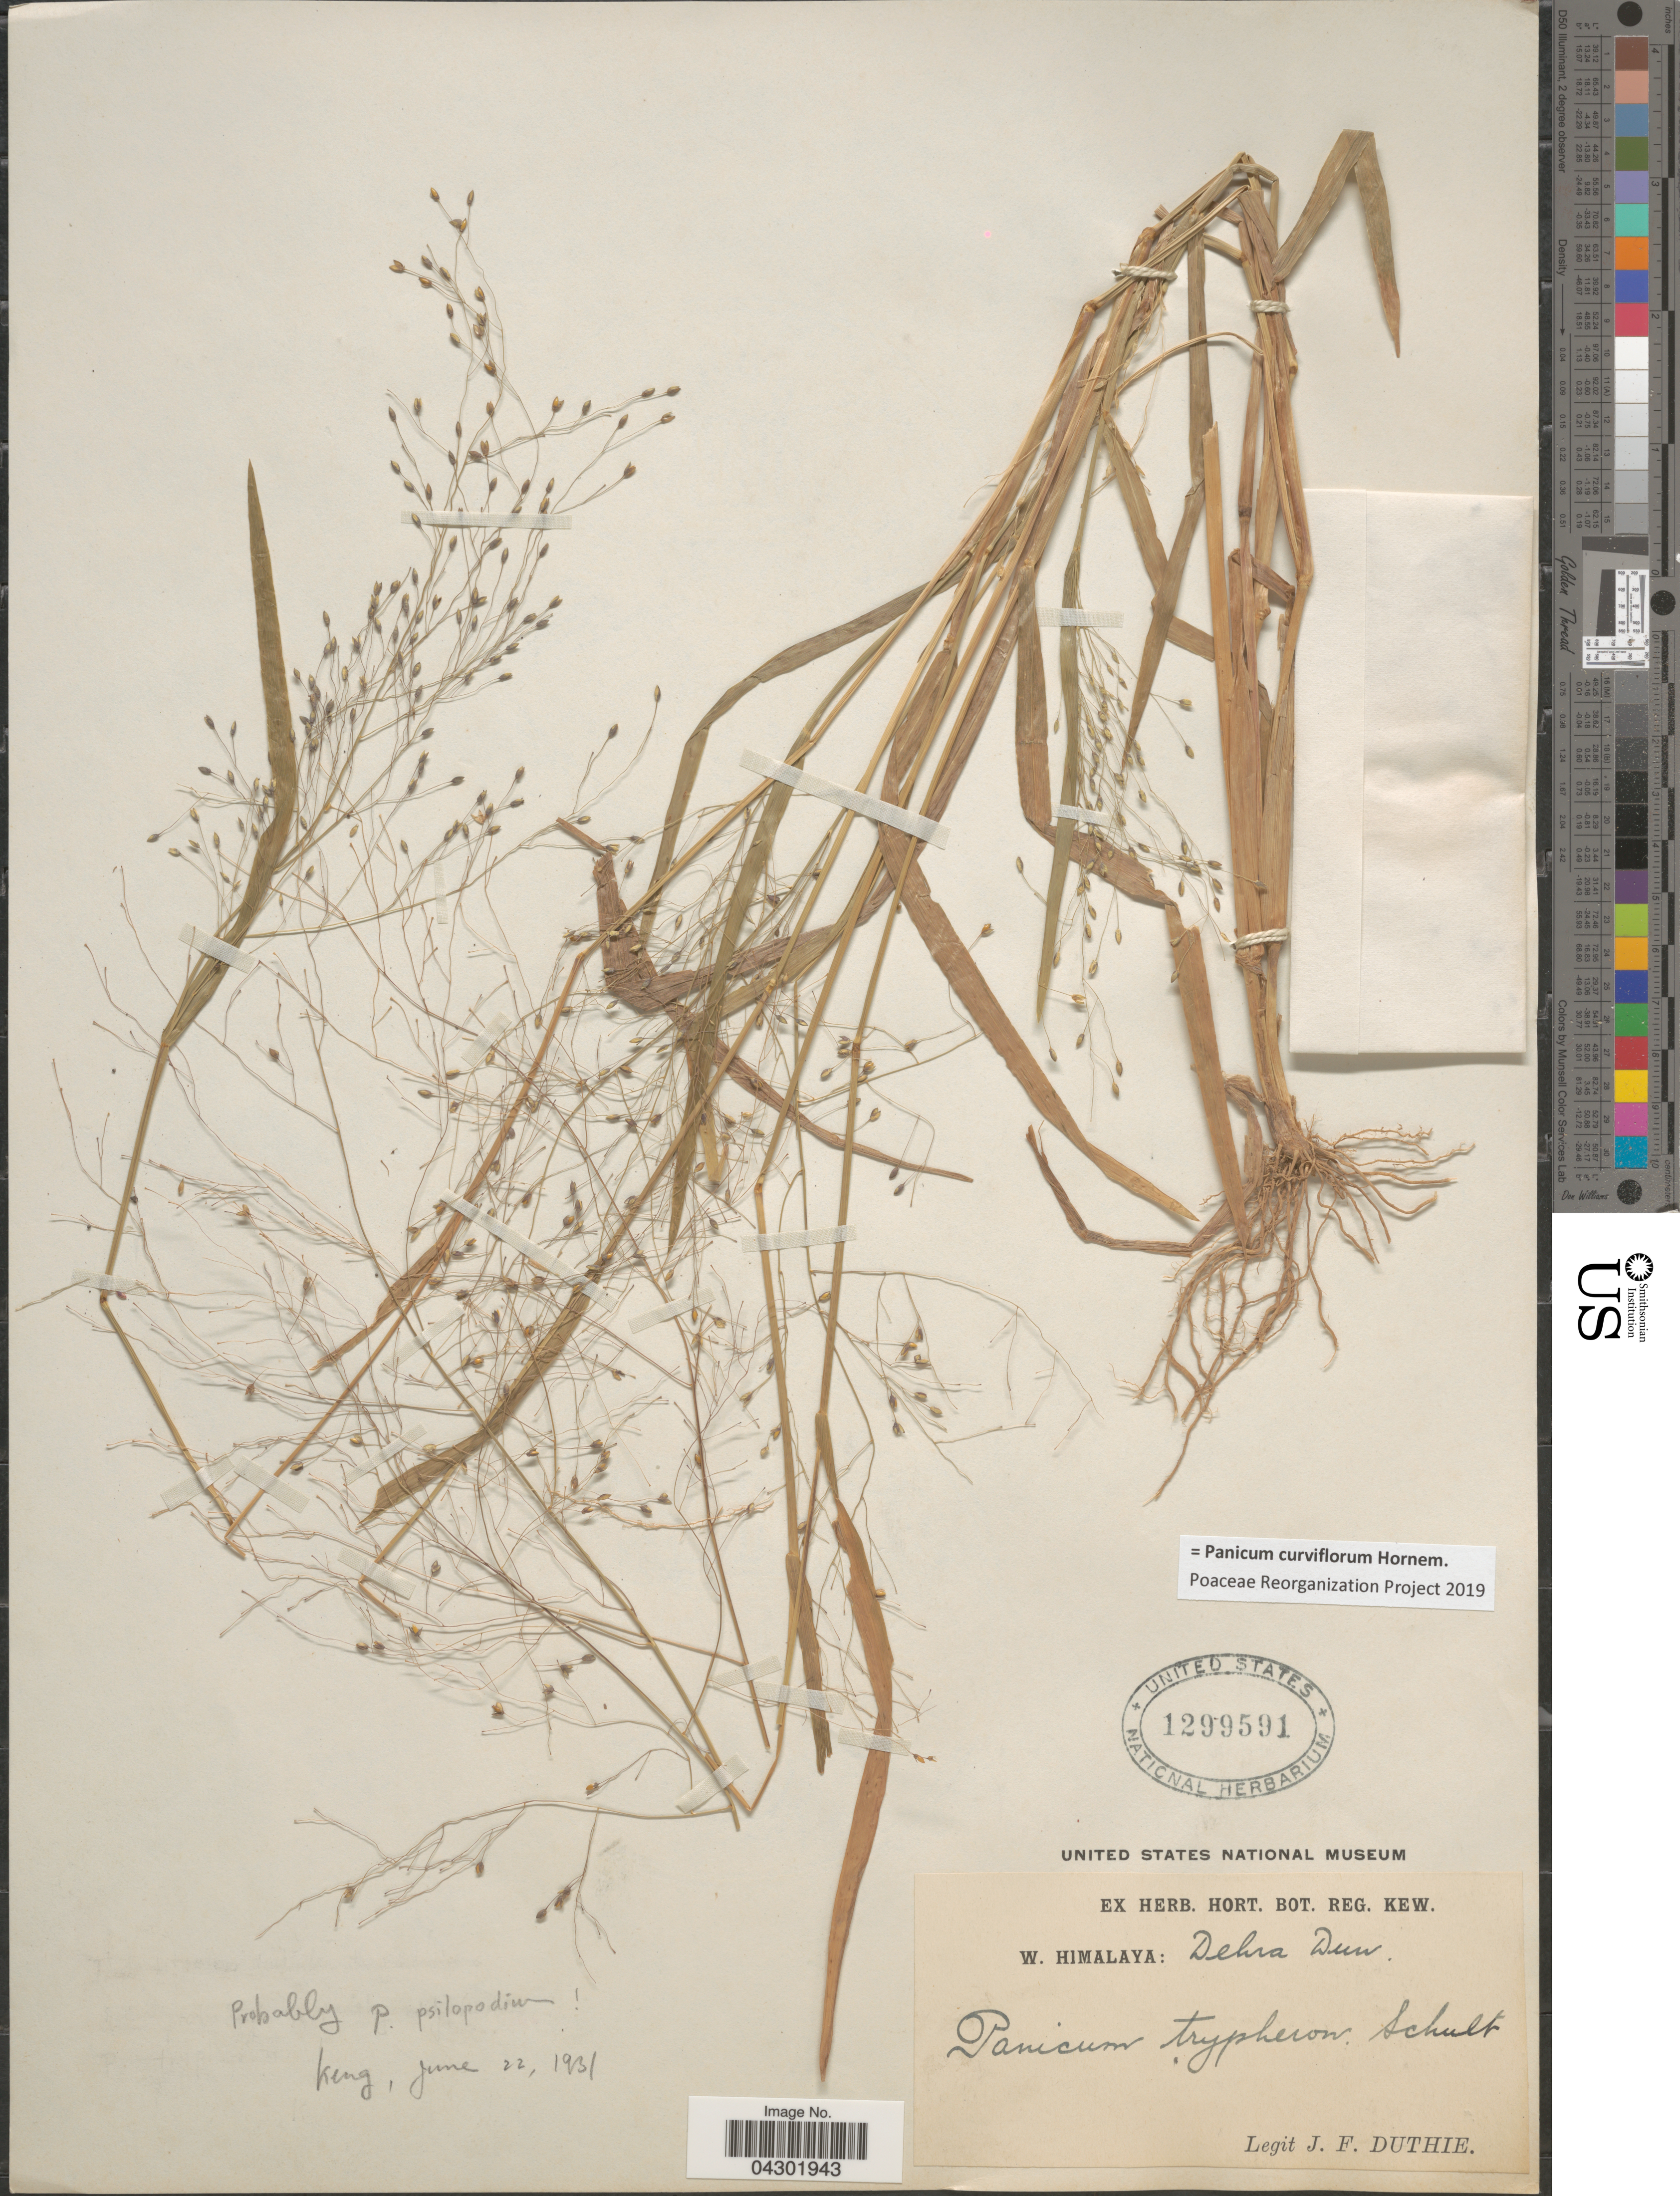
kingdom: Plantae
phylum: Tracheophyta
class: Liliopsida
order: Poales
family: Poaceae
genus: Panicum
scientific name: Panicum curviflorum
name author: Hornem.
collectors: J. F. Duthie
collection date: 1931-06-22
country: India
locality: W. Himalaya: Dehra Dun.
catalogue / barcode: US 1299591